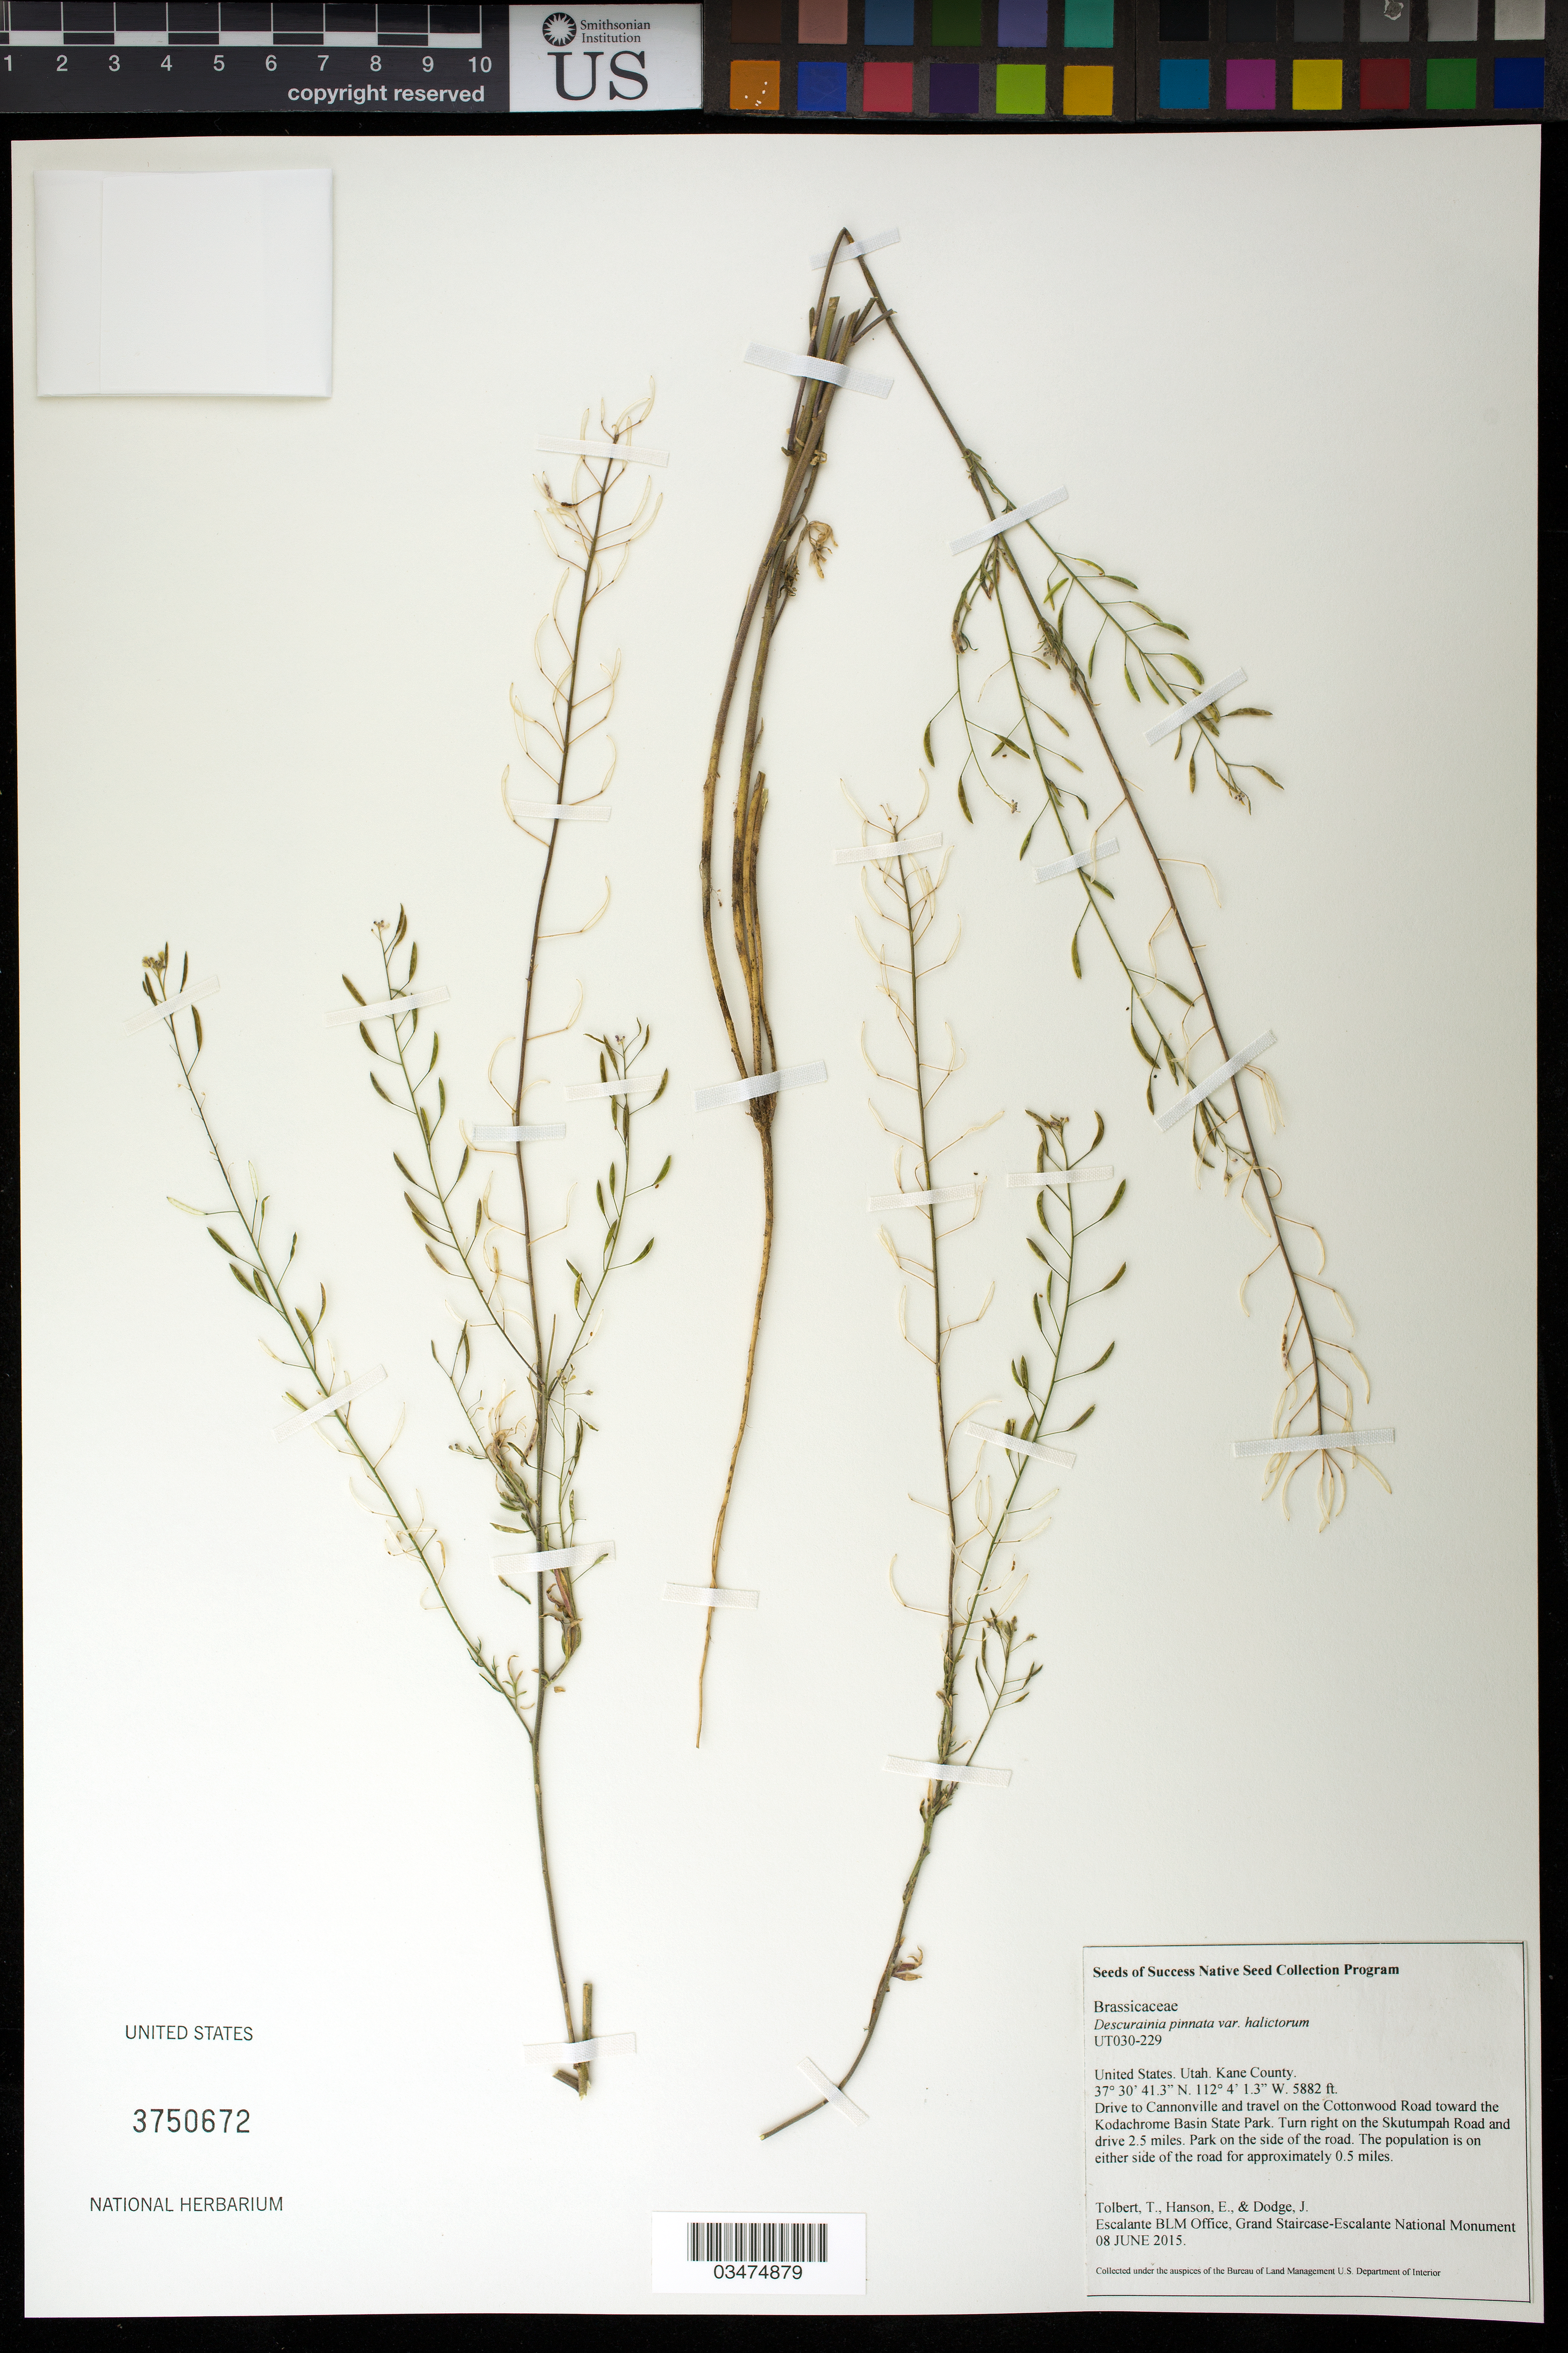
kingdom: Plantae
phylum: Tracheophyta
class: Magnoliopsida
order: Brassicales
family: Brassicaceae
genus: Descurainia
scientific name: Descurainia pinnata var. halictorum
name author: (Cockerell) M. Peck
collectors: T. Tolbert, J. Dodge & E. Hanson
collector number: UT030-229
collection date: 2015-06-08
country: United States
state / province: Utah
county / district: Kane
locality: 2.5 mi. on Skutumpah Rd.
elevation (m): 1793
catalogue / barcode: US 3750672